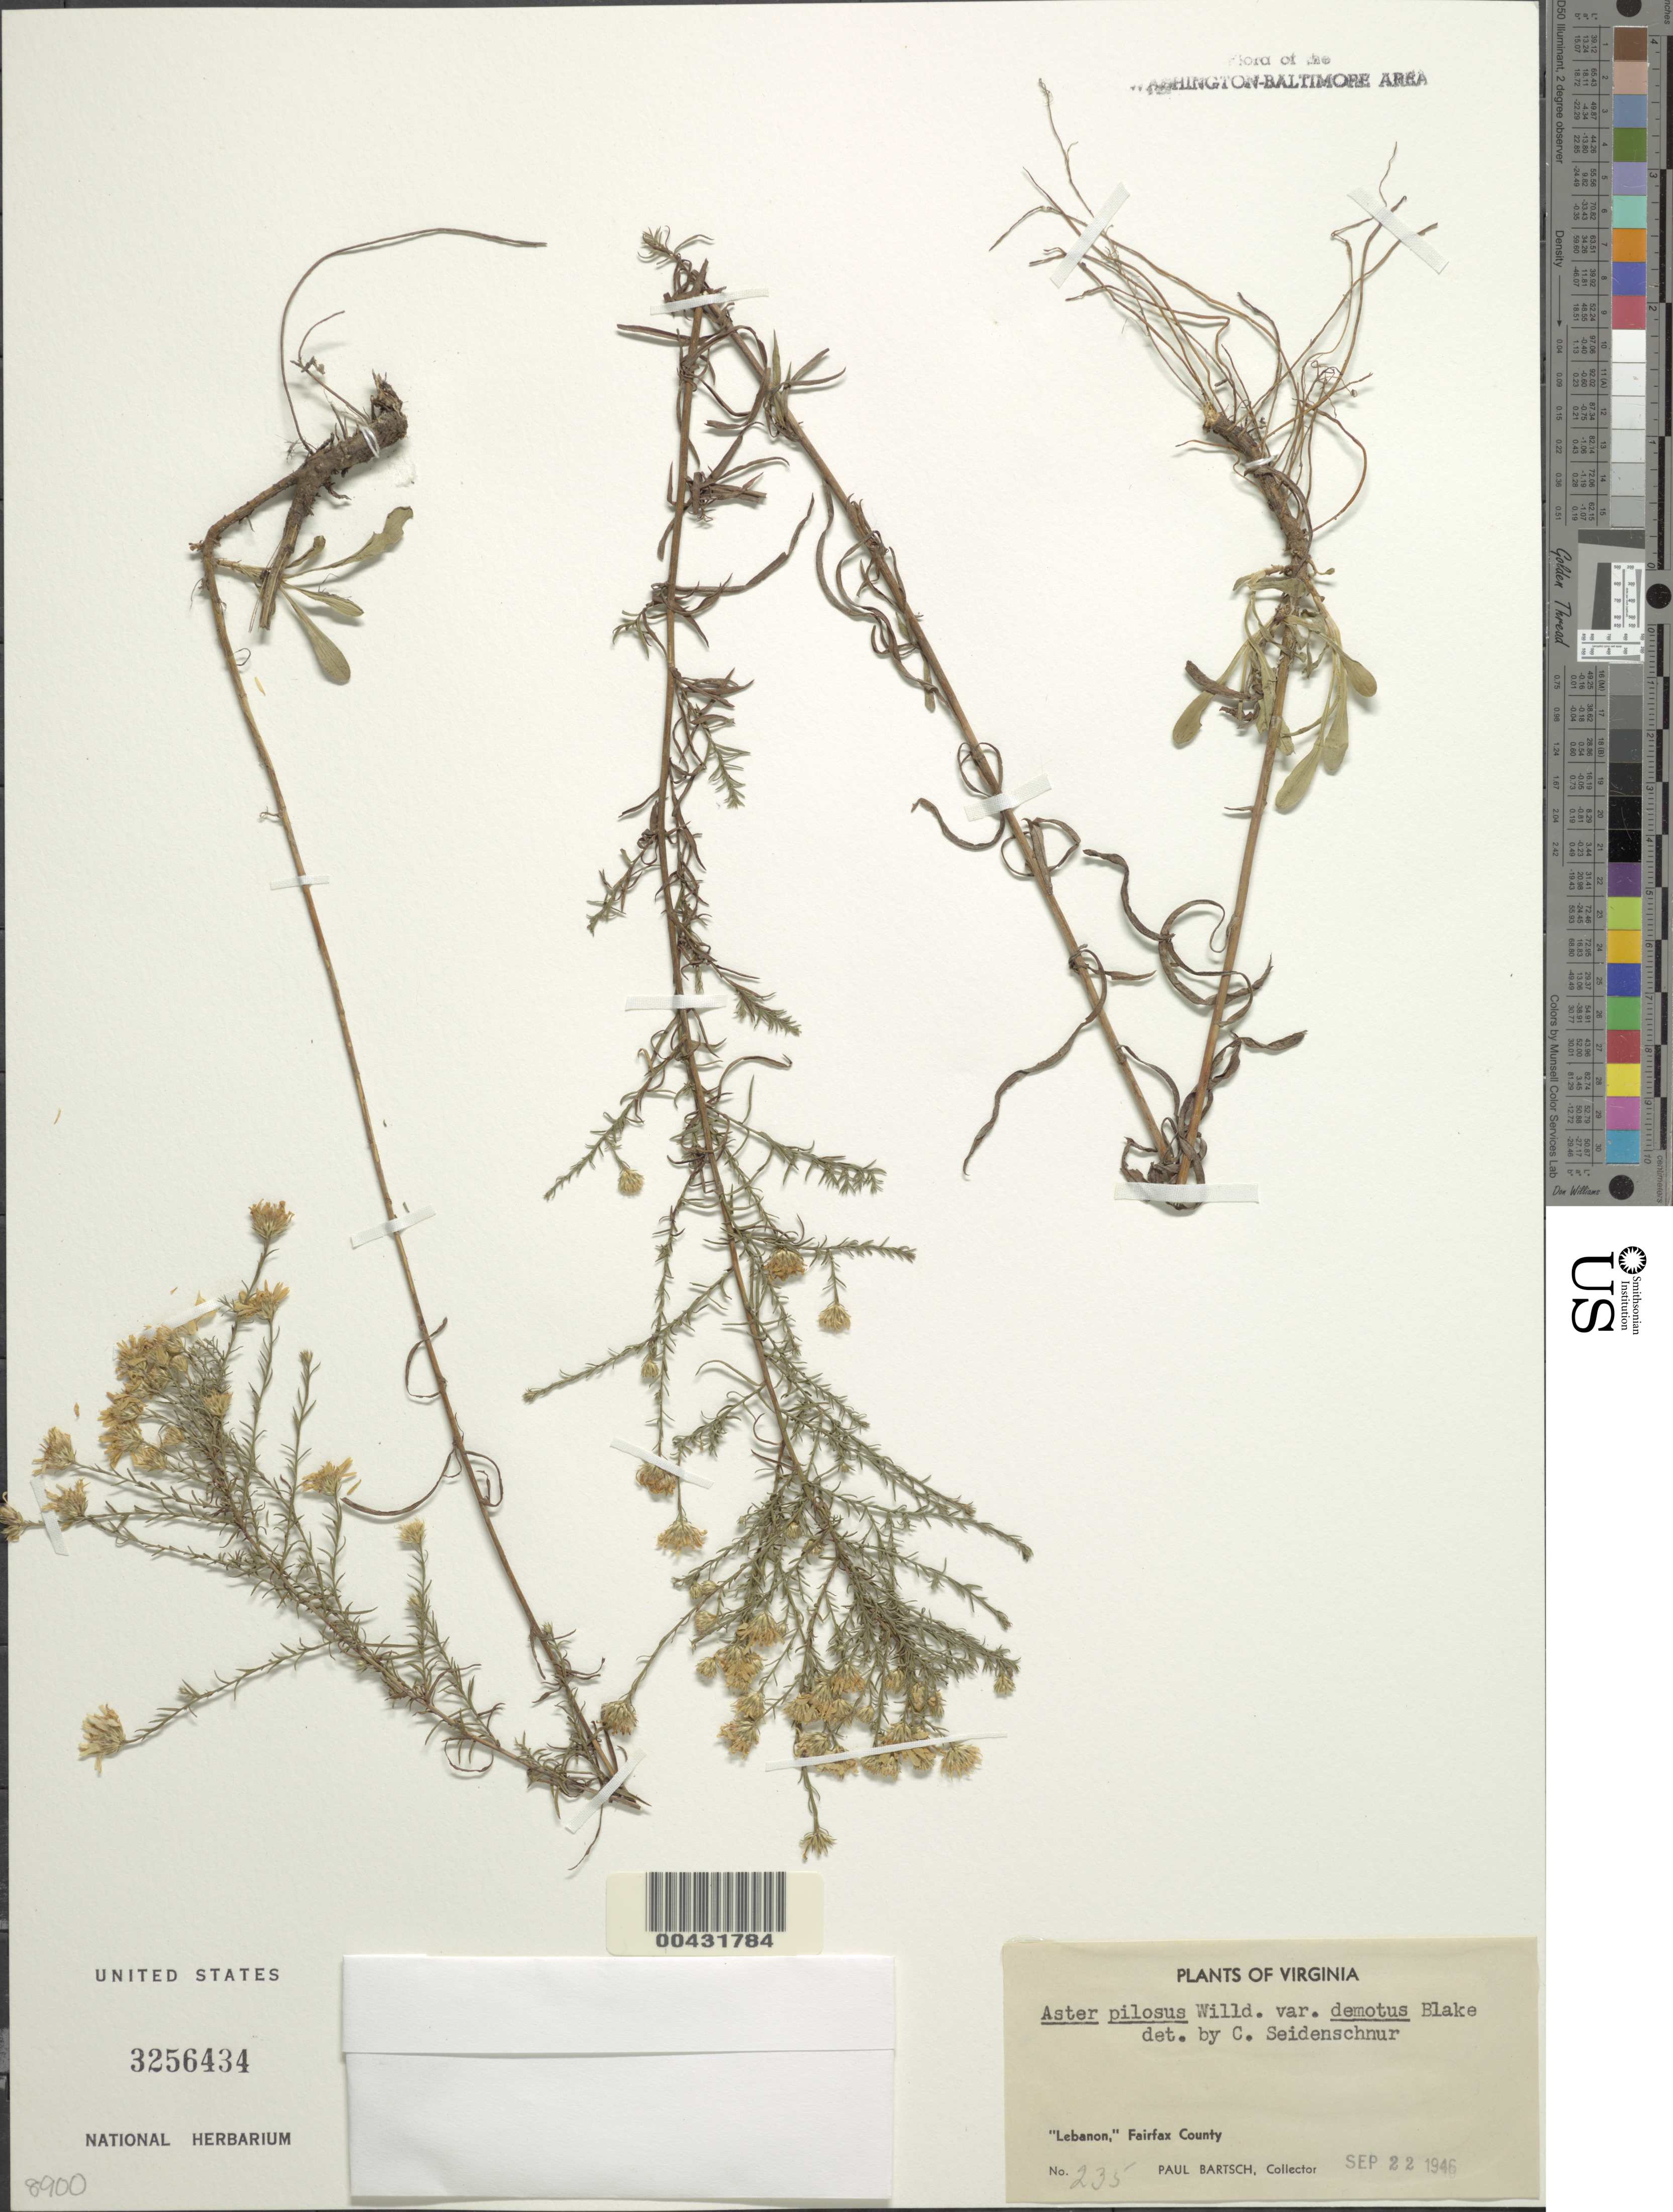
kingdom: Plantae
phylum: Tracheophyta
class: Magnoliopsida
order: Asterales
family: Asteraceae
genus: Symphyotrichum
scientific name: Symphyotrichum pilosum var. pringlei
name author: (A. Gray) G.L. Nesom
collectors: P. Bartsch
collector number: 235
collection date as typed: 22 Sep 1946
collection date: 1946-09-22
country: United States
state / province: Virginia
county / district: Fairfax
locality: Lebanon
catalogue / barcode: US 3256434